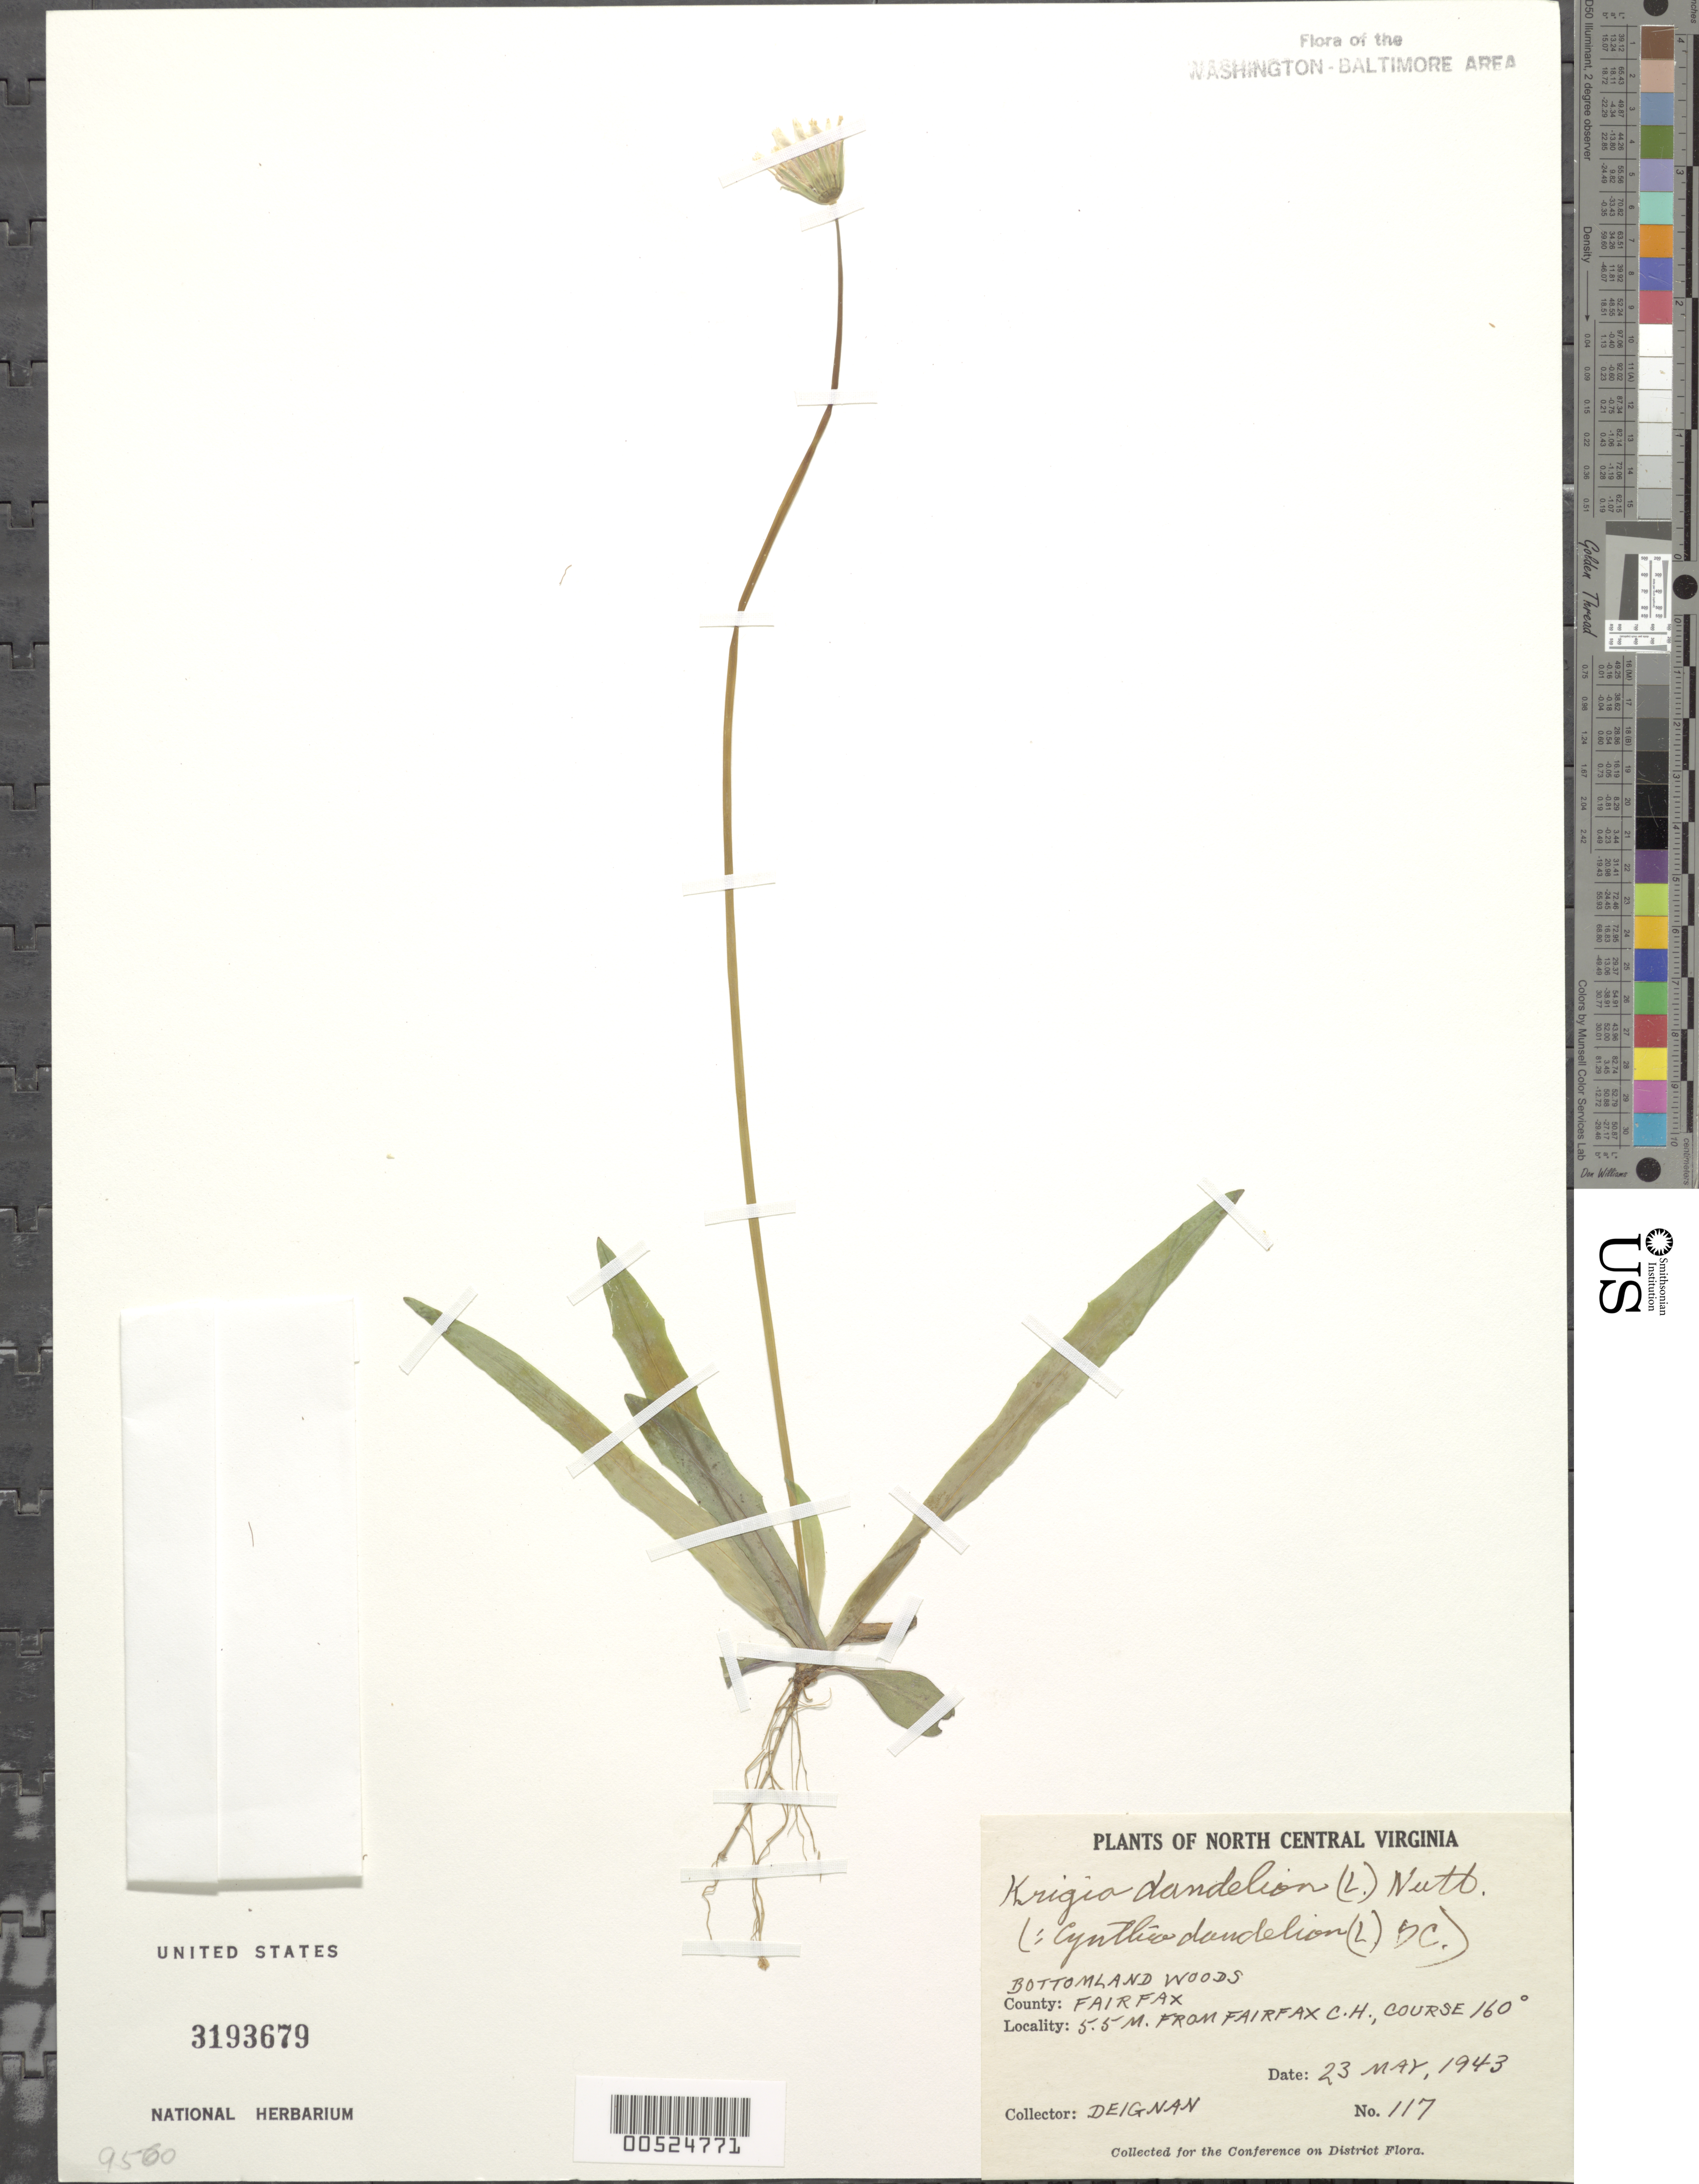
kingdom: Plantae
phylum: Tracheophyta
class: Magnoliopsida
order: Asterales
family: Asteraceae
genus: Krigia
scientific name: Krigia virginica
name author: (L.) Willd.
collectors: H. Deignan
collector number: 117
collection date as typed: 23 May 1943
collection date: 1943-05-23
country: United States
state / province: Virginia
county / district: Fairfax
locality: Fairfax Courthouse, 5.5 mi. from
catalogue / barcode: US 3193679